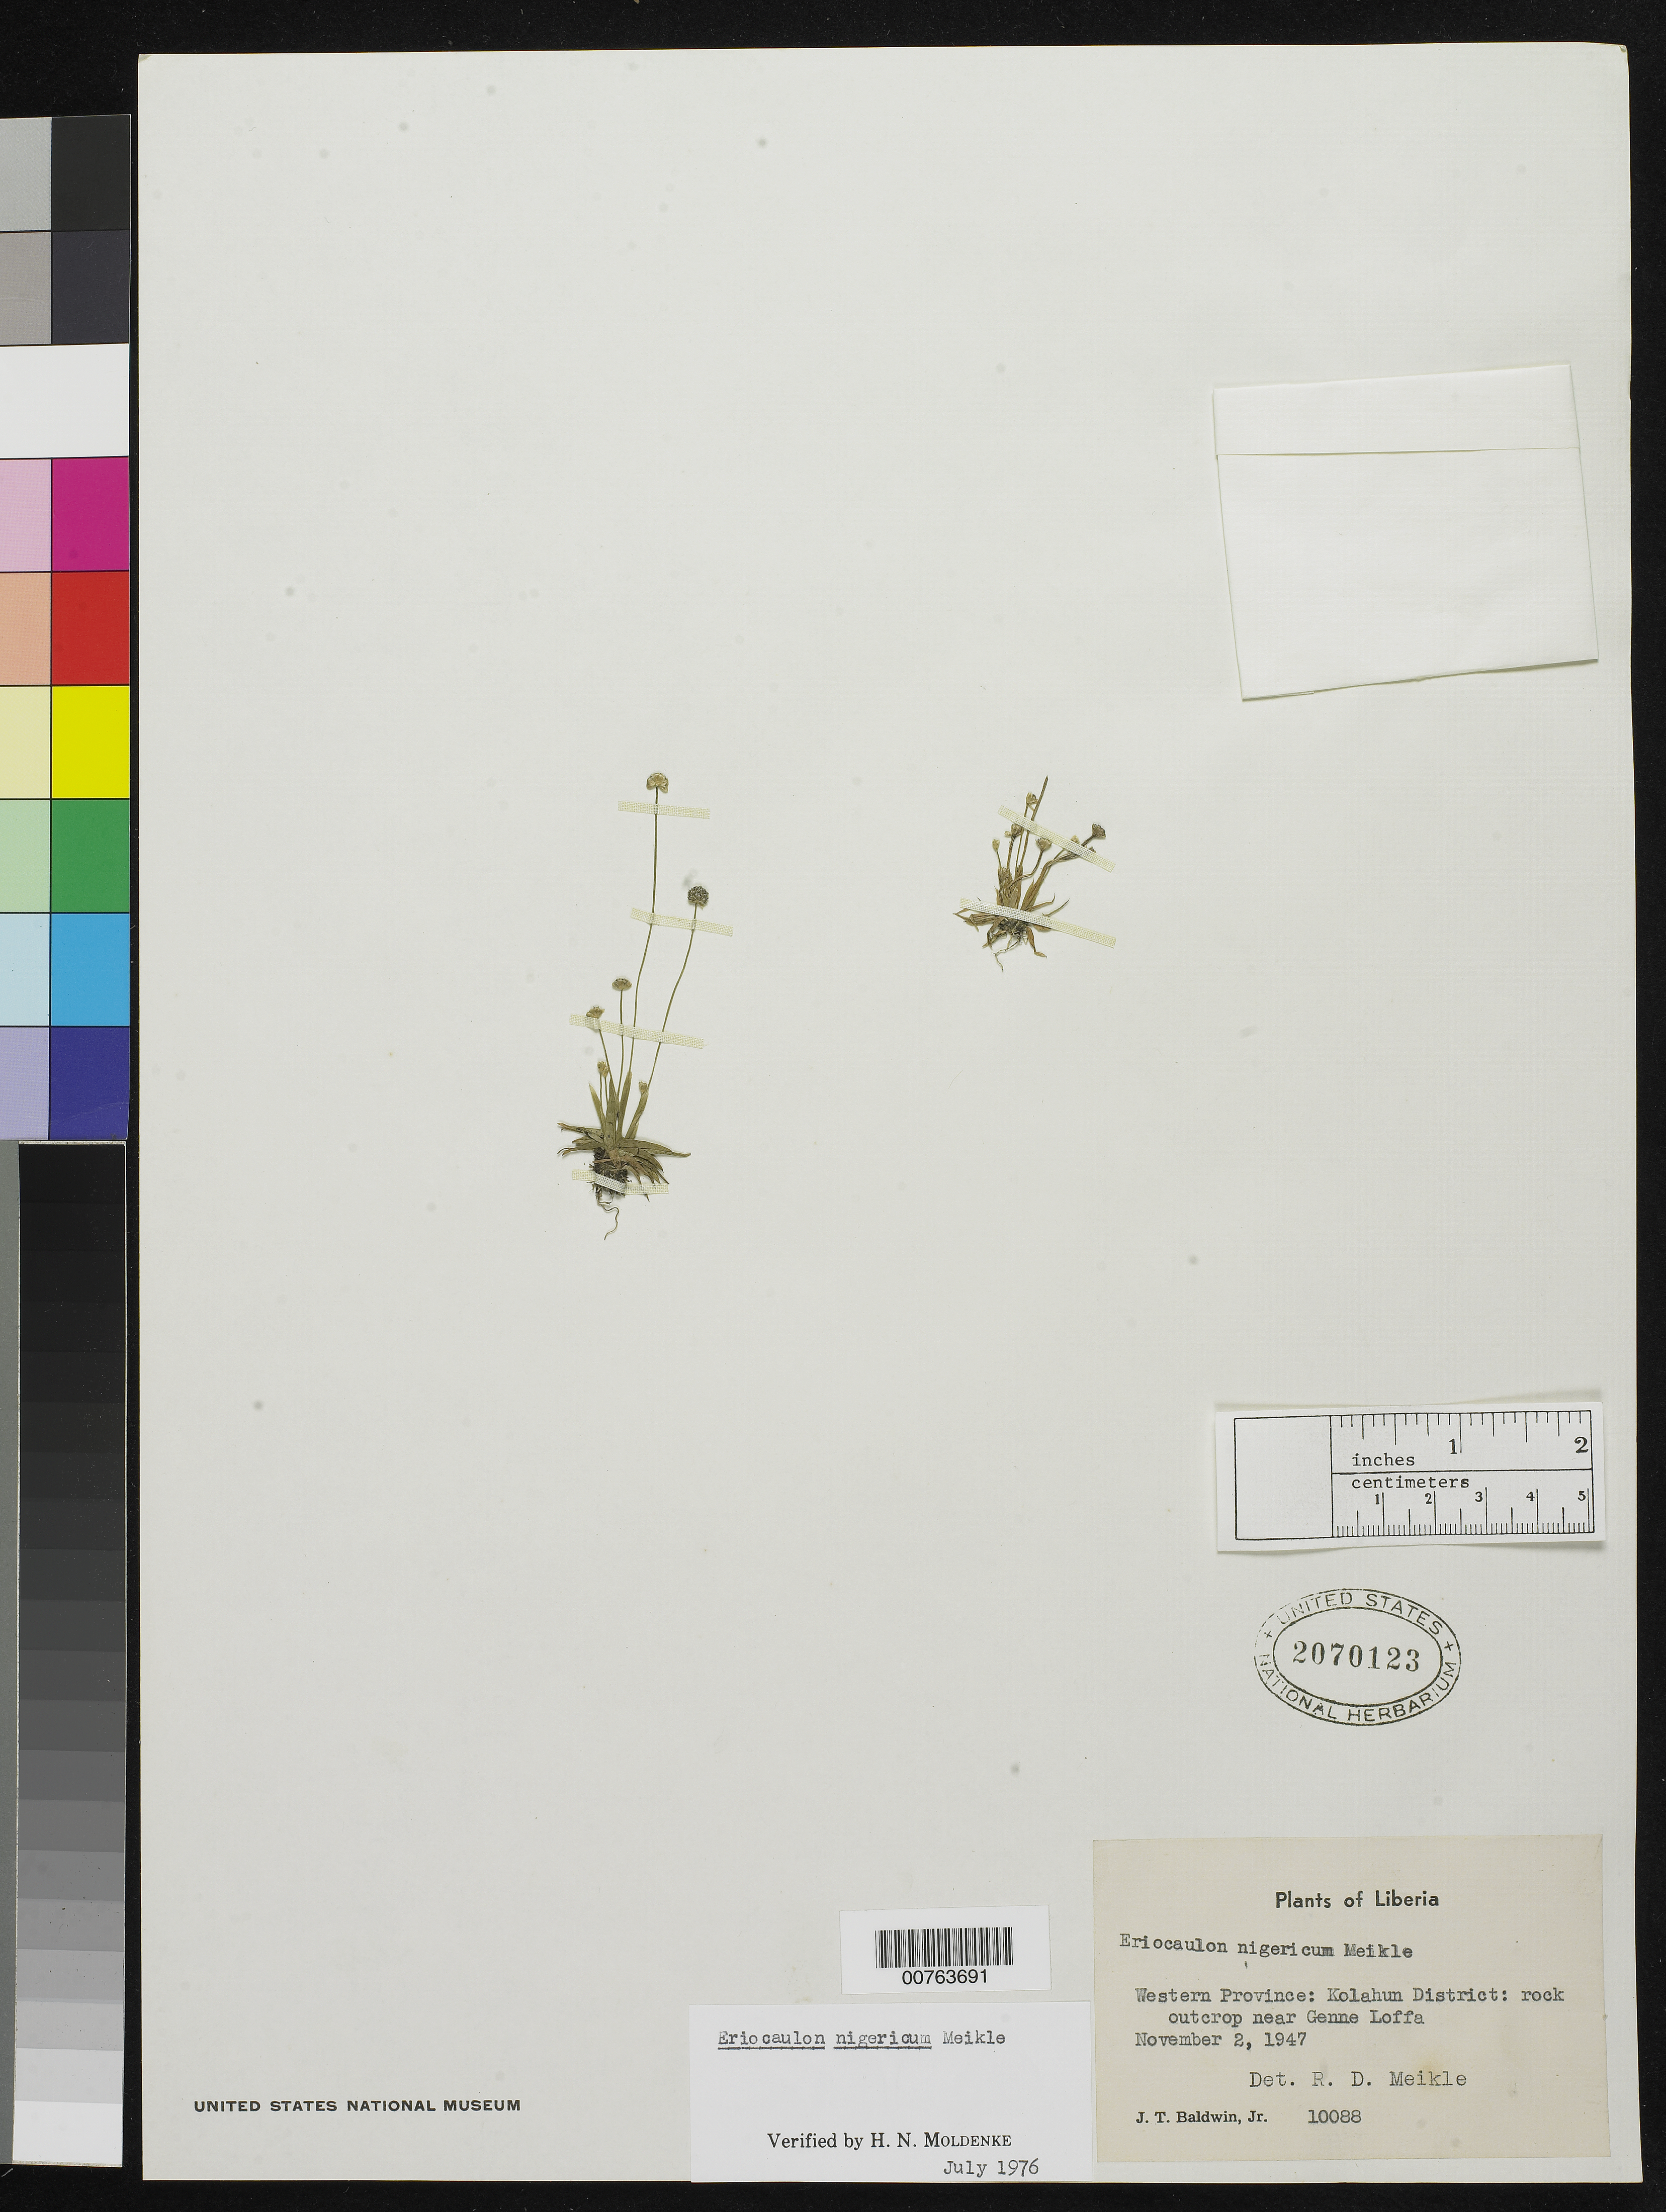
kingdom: Plantae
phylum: Tracheophyta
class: Liliopsida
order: Poales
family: Eriocaulaceae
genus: Eriocaulon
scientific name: Eriocaulon nigericum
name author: Meikle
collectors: J. T. Baldwin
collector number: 10088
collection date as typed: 02 Nov 1947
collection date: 1947-11-02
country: Liberia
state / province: Lofa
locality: Western Province: Kolahun District, near Genne Loffa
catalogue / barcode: US 2070123